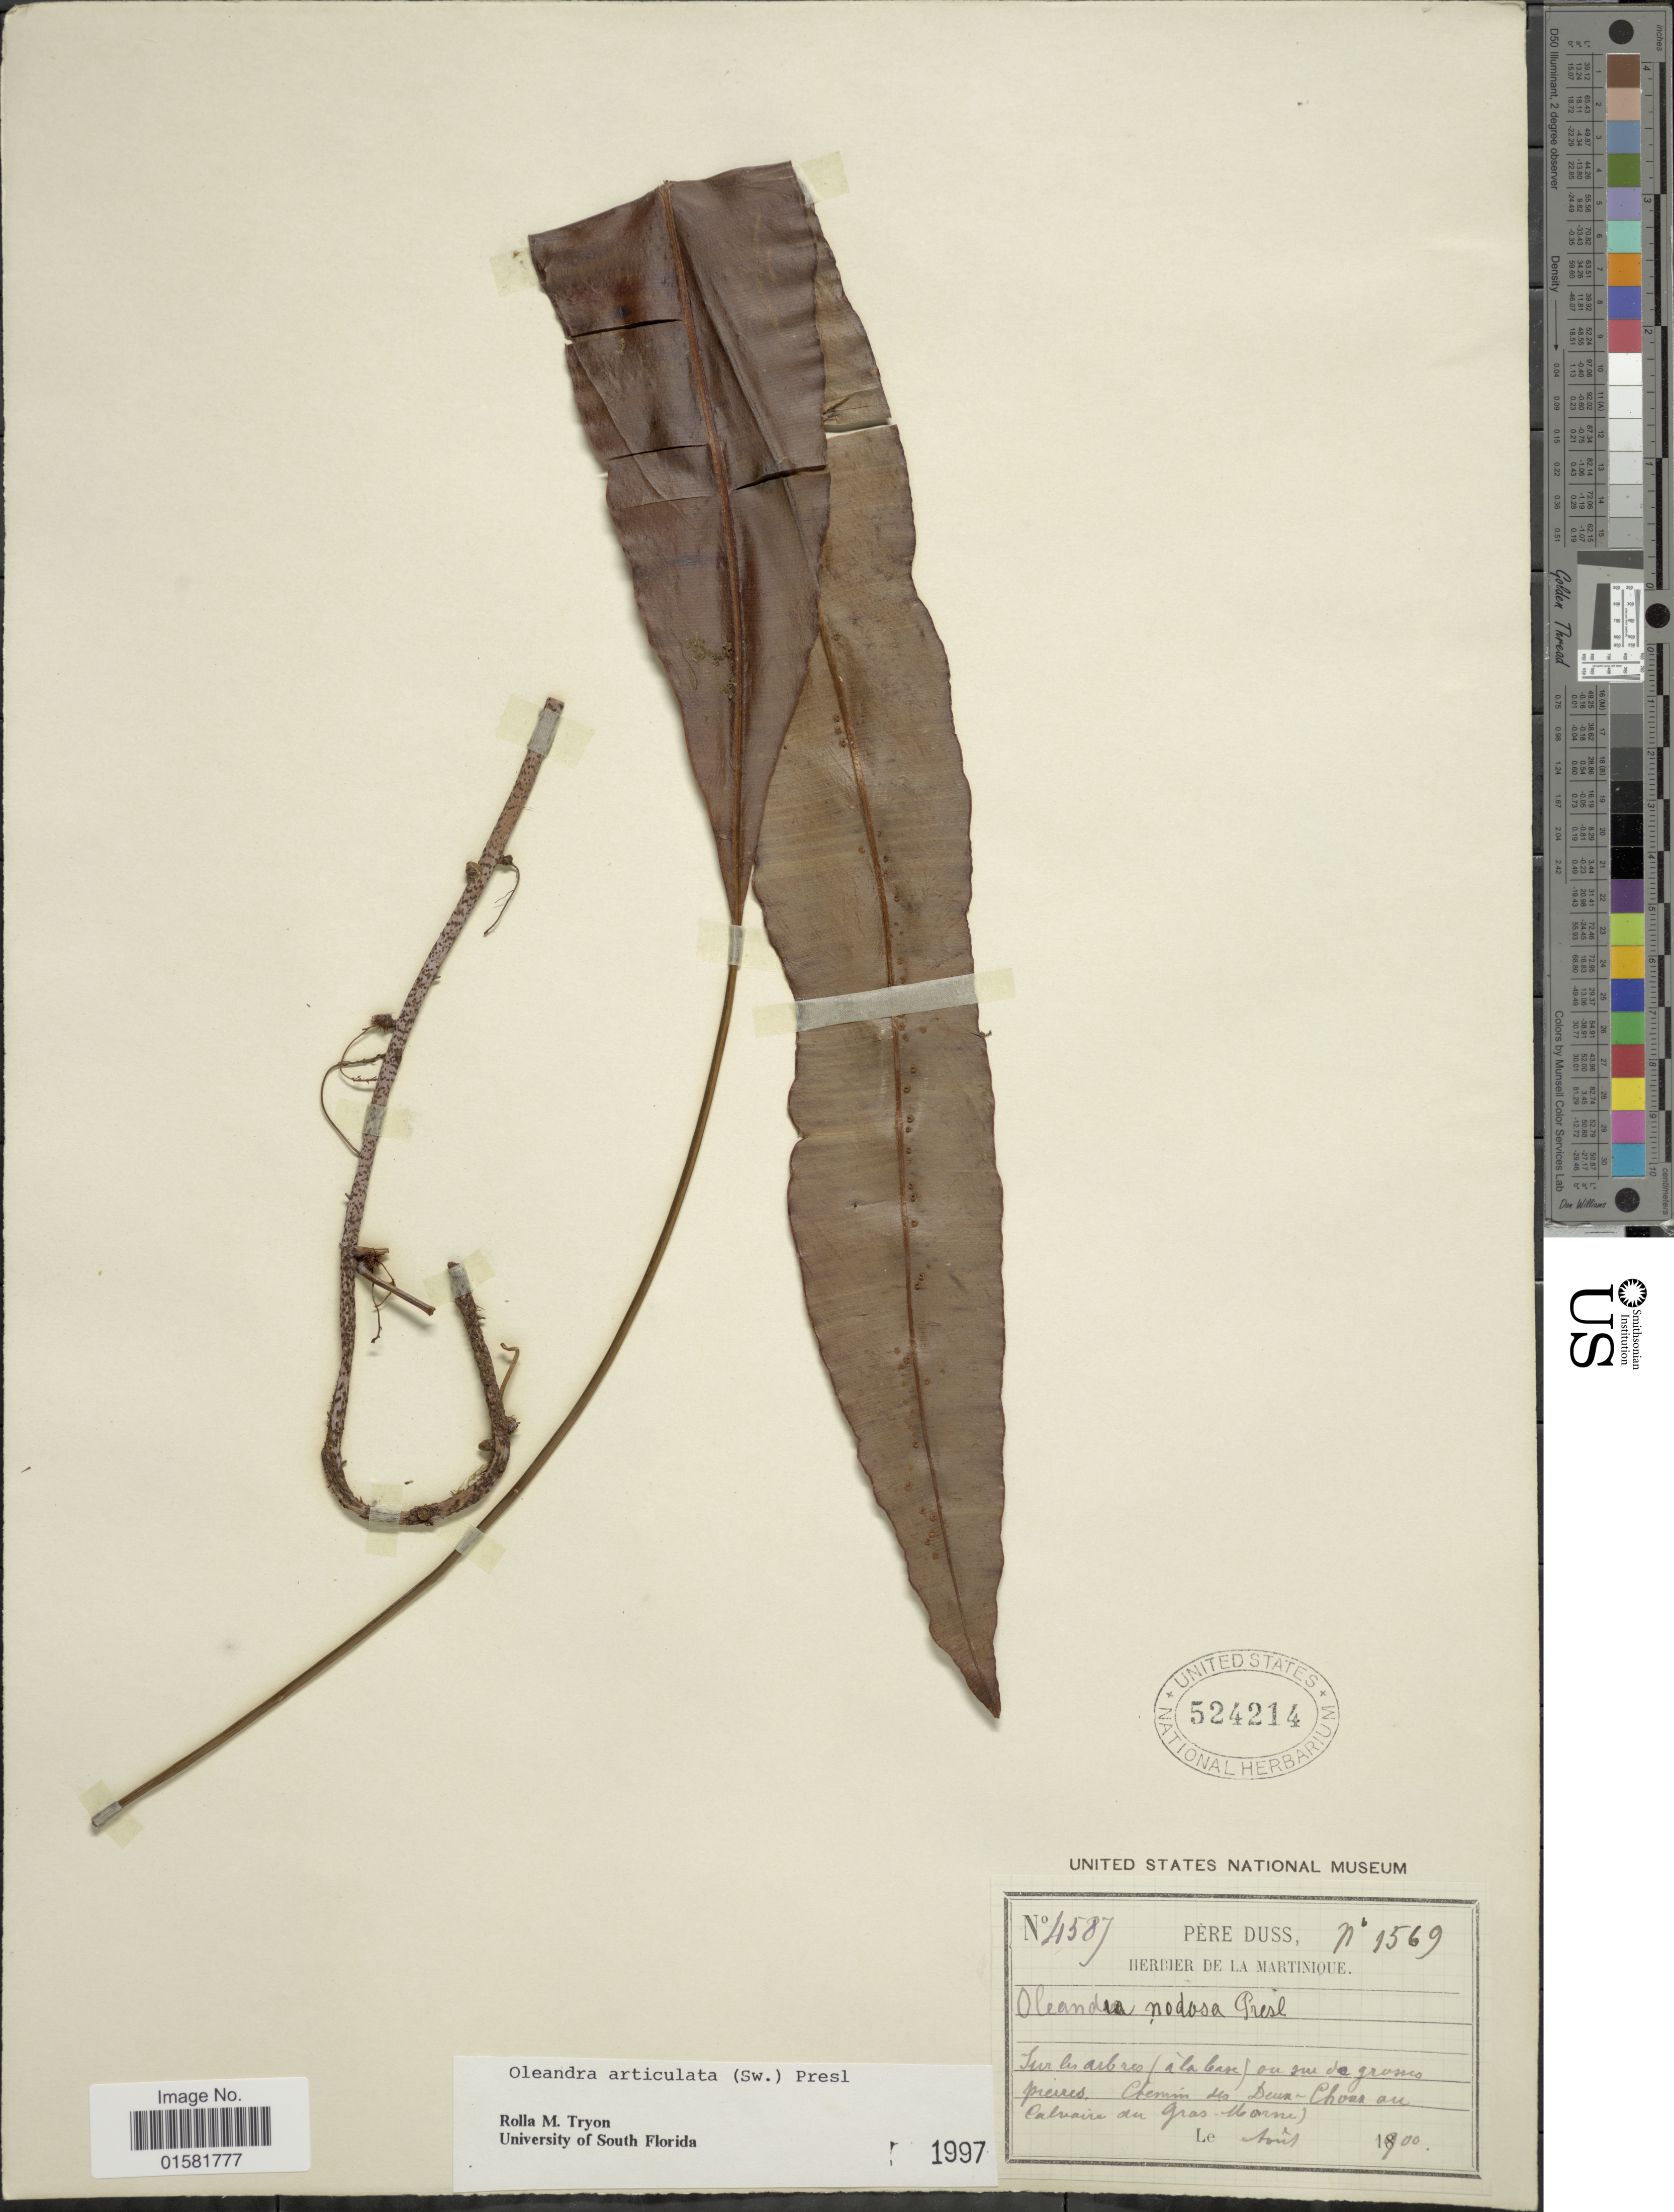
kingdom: Plantae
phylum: Tracheophyta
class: Polypodiopsida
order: Polypodiales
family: Oleandraceae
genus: Oleandra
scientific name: Oleandra articulata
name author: (Sw.) C. Presl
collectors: Père Duss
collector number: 4587/1569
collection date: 1900-08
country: Martinique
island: Martinique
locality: Sur les arbres (a la base) au sur de grosses preires. Chemin des Deux- Choux au Calvaire du Gros- Morne)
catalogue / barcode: US 524214